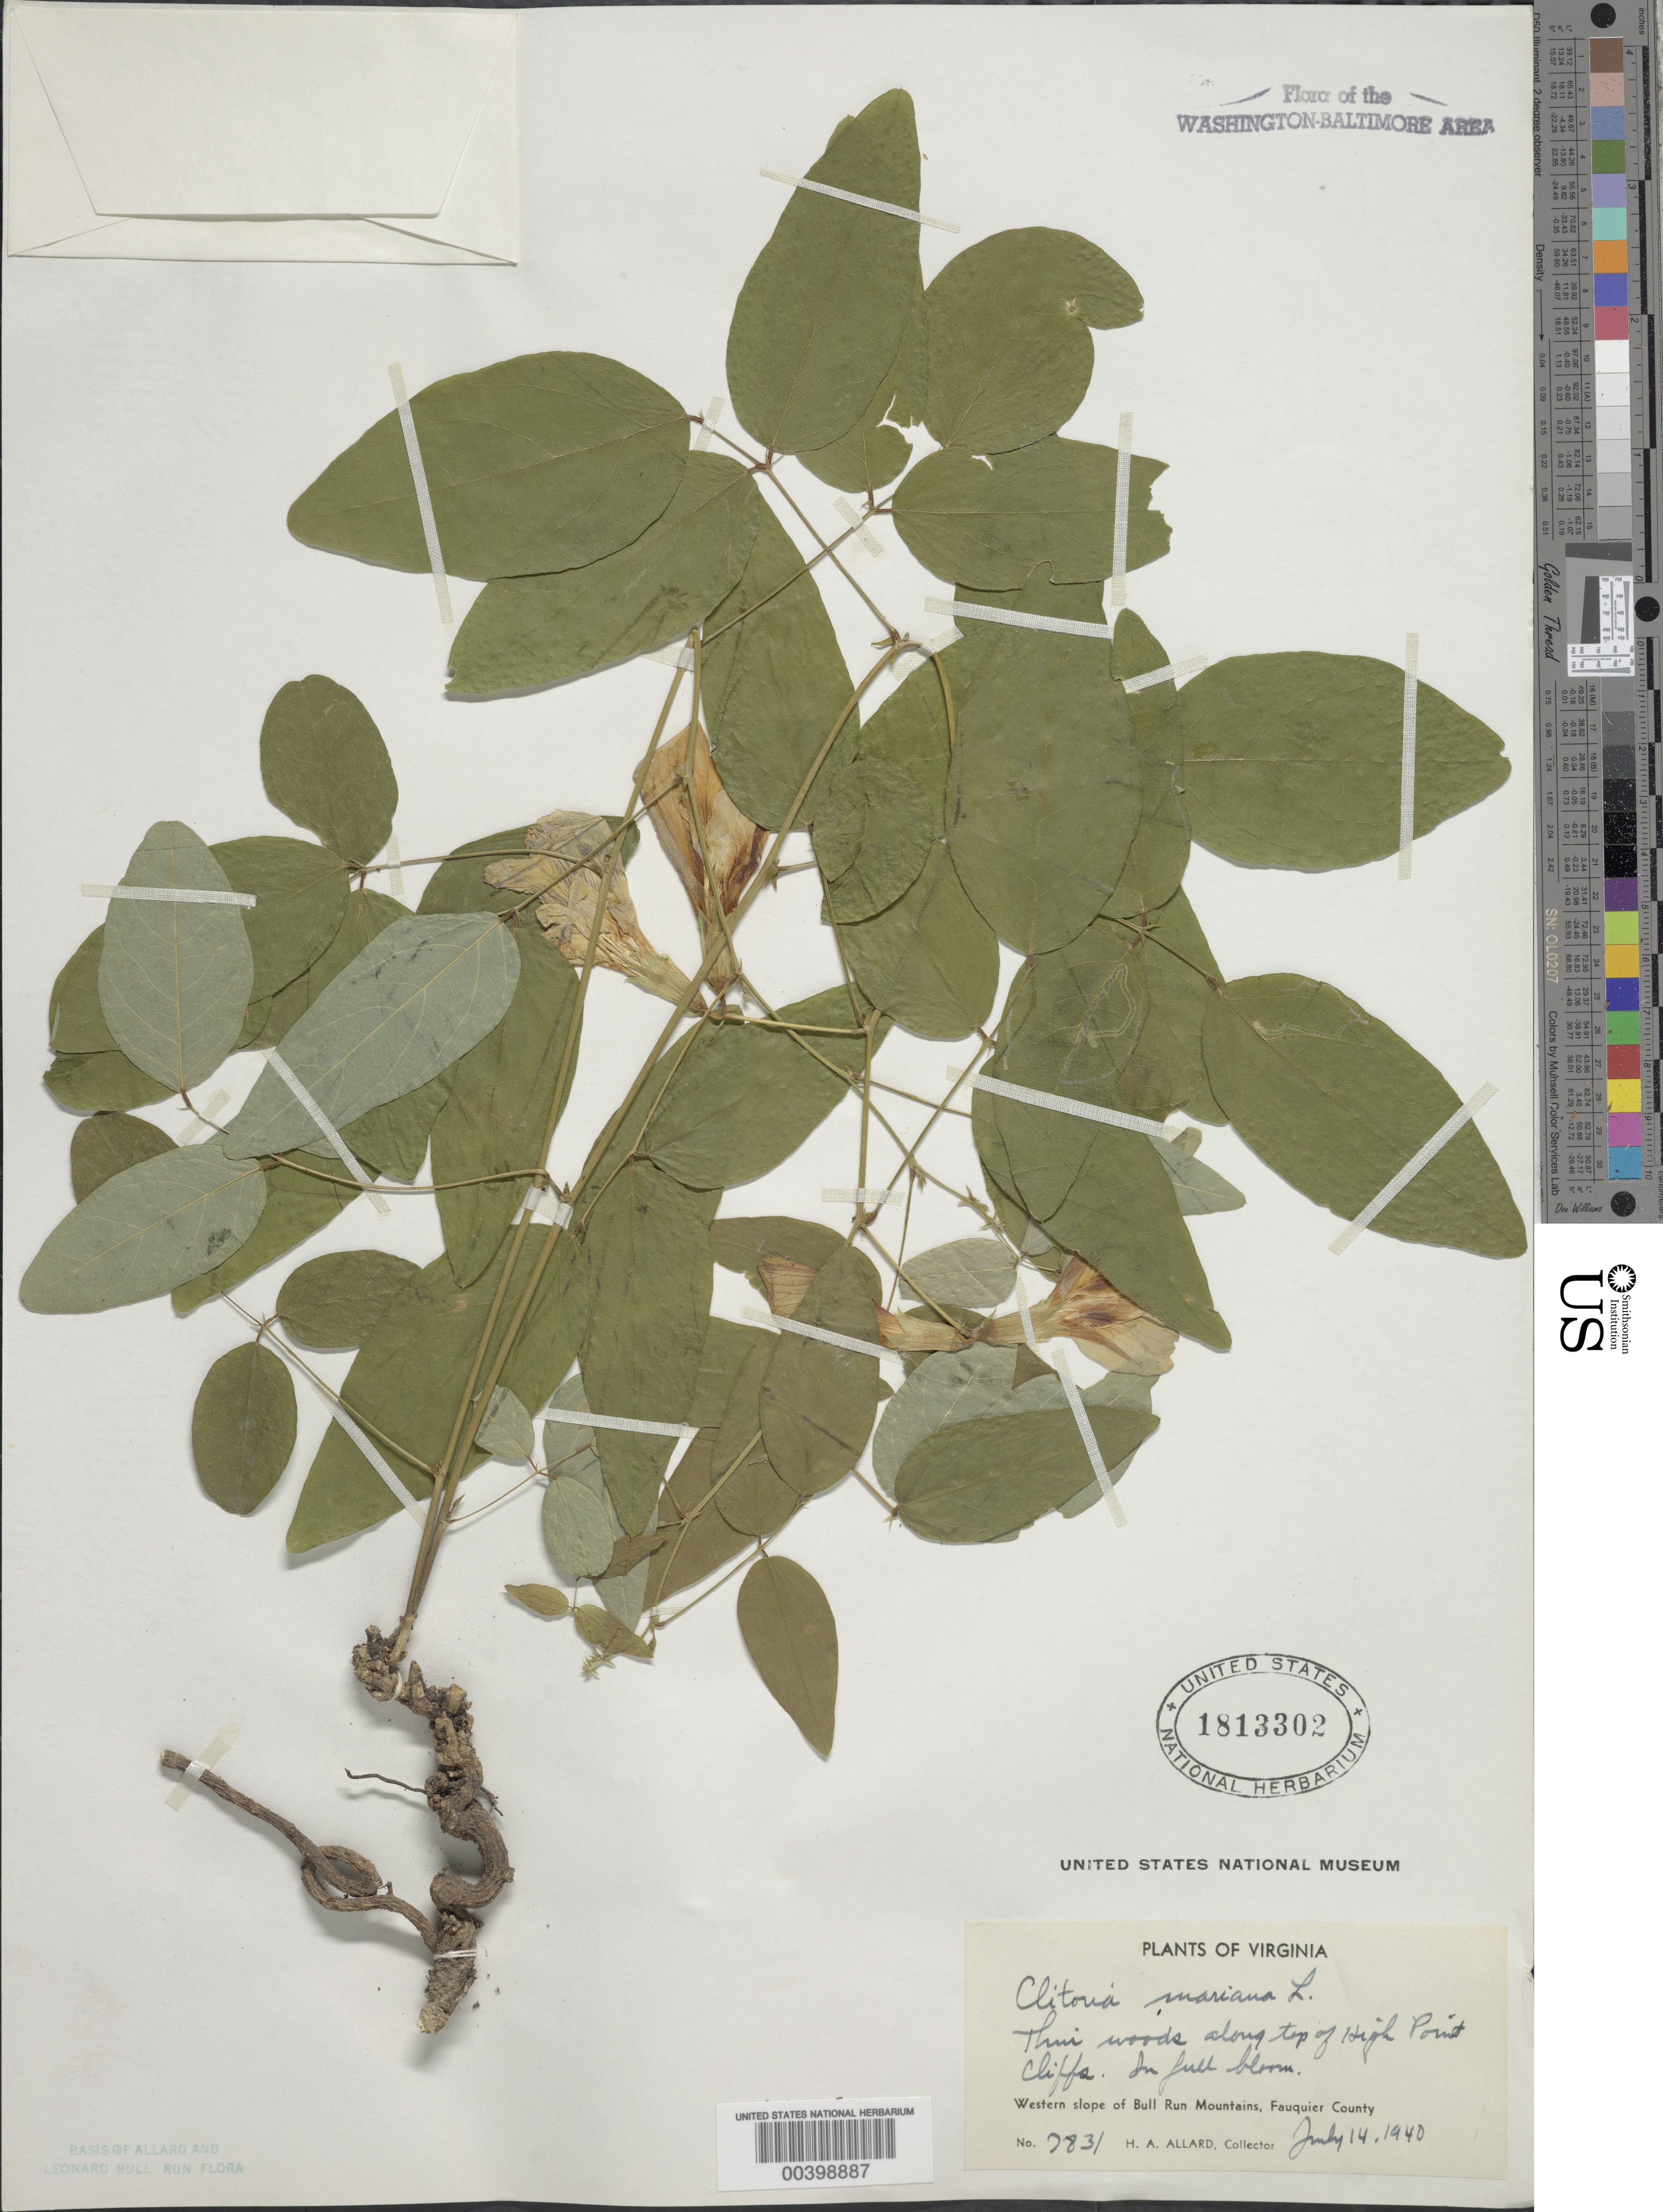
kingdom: Plantae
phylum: Tracheophyta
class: Magnoliopsida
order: Fabales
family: Fabaceae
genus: Clitoria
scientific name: Clitoria mariana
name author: L.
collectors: H. A. Allard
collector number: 7831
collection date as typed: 14 Jul 1940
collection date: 1940-07-14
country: United States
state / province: Virginia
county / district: Fauquier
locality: High Point Cliffs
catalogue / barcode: US 1813302